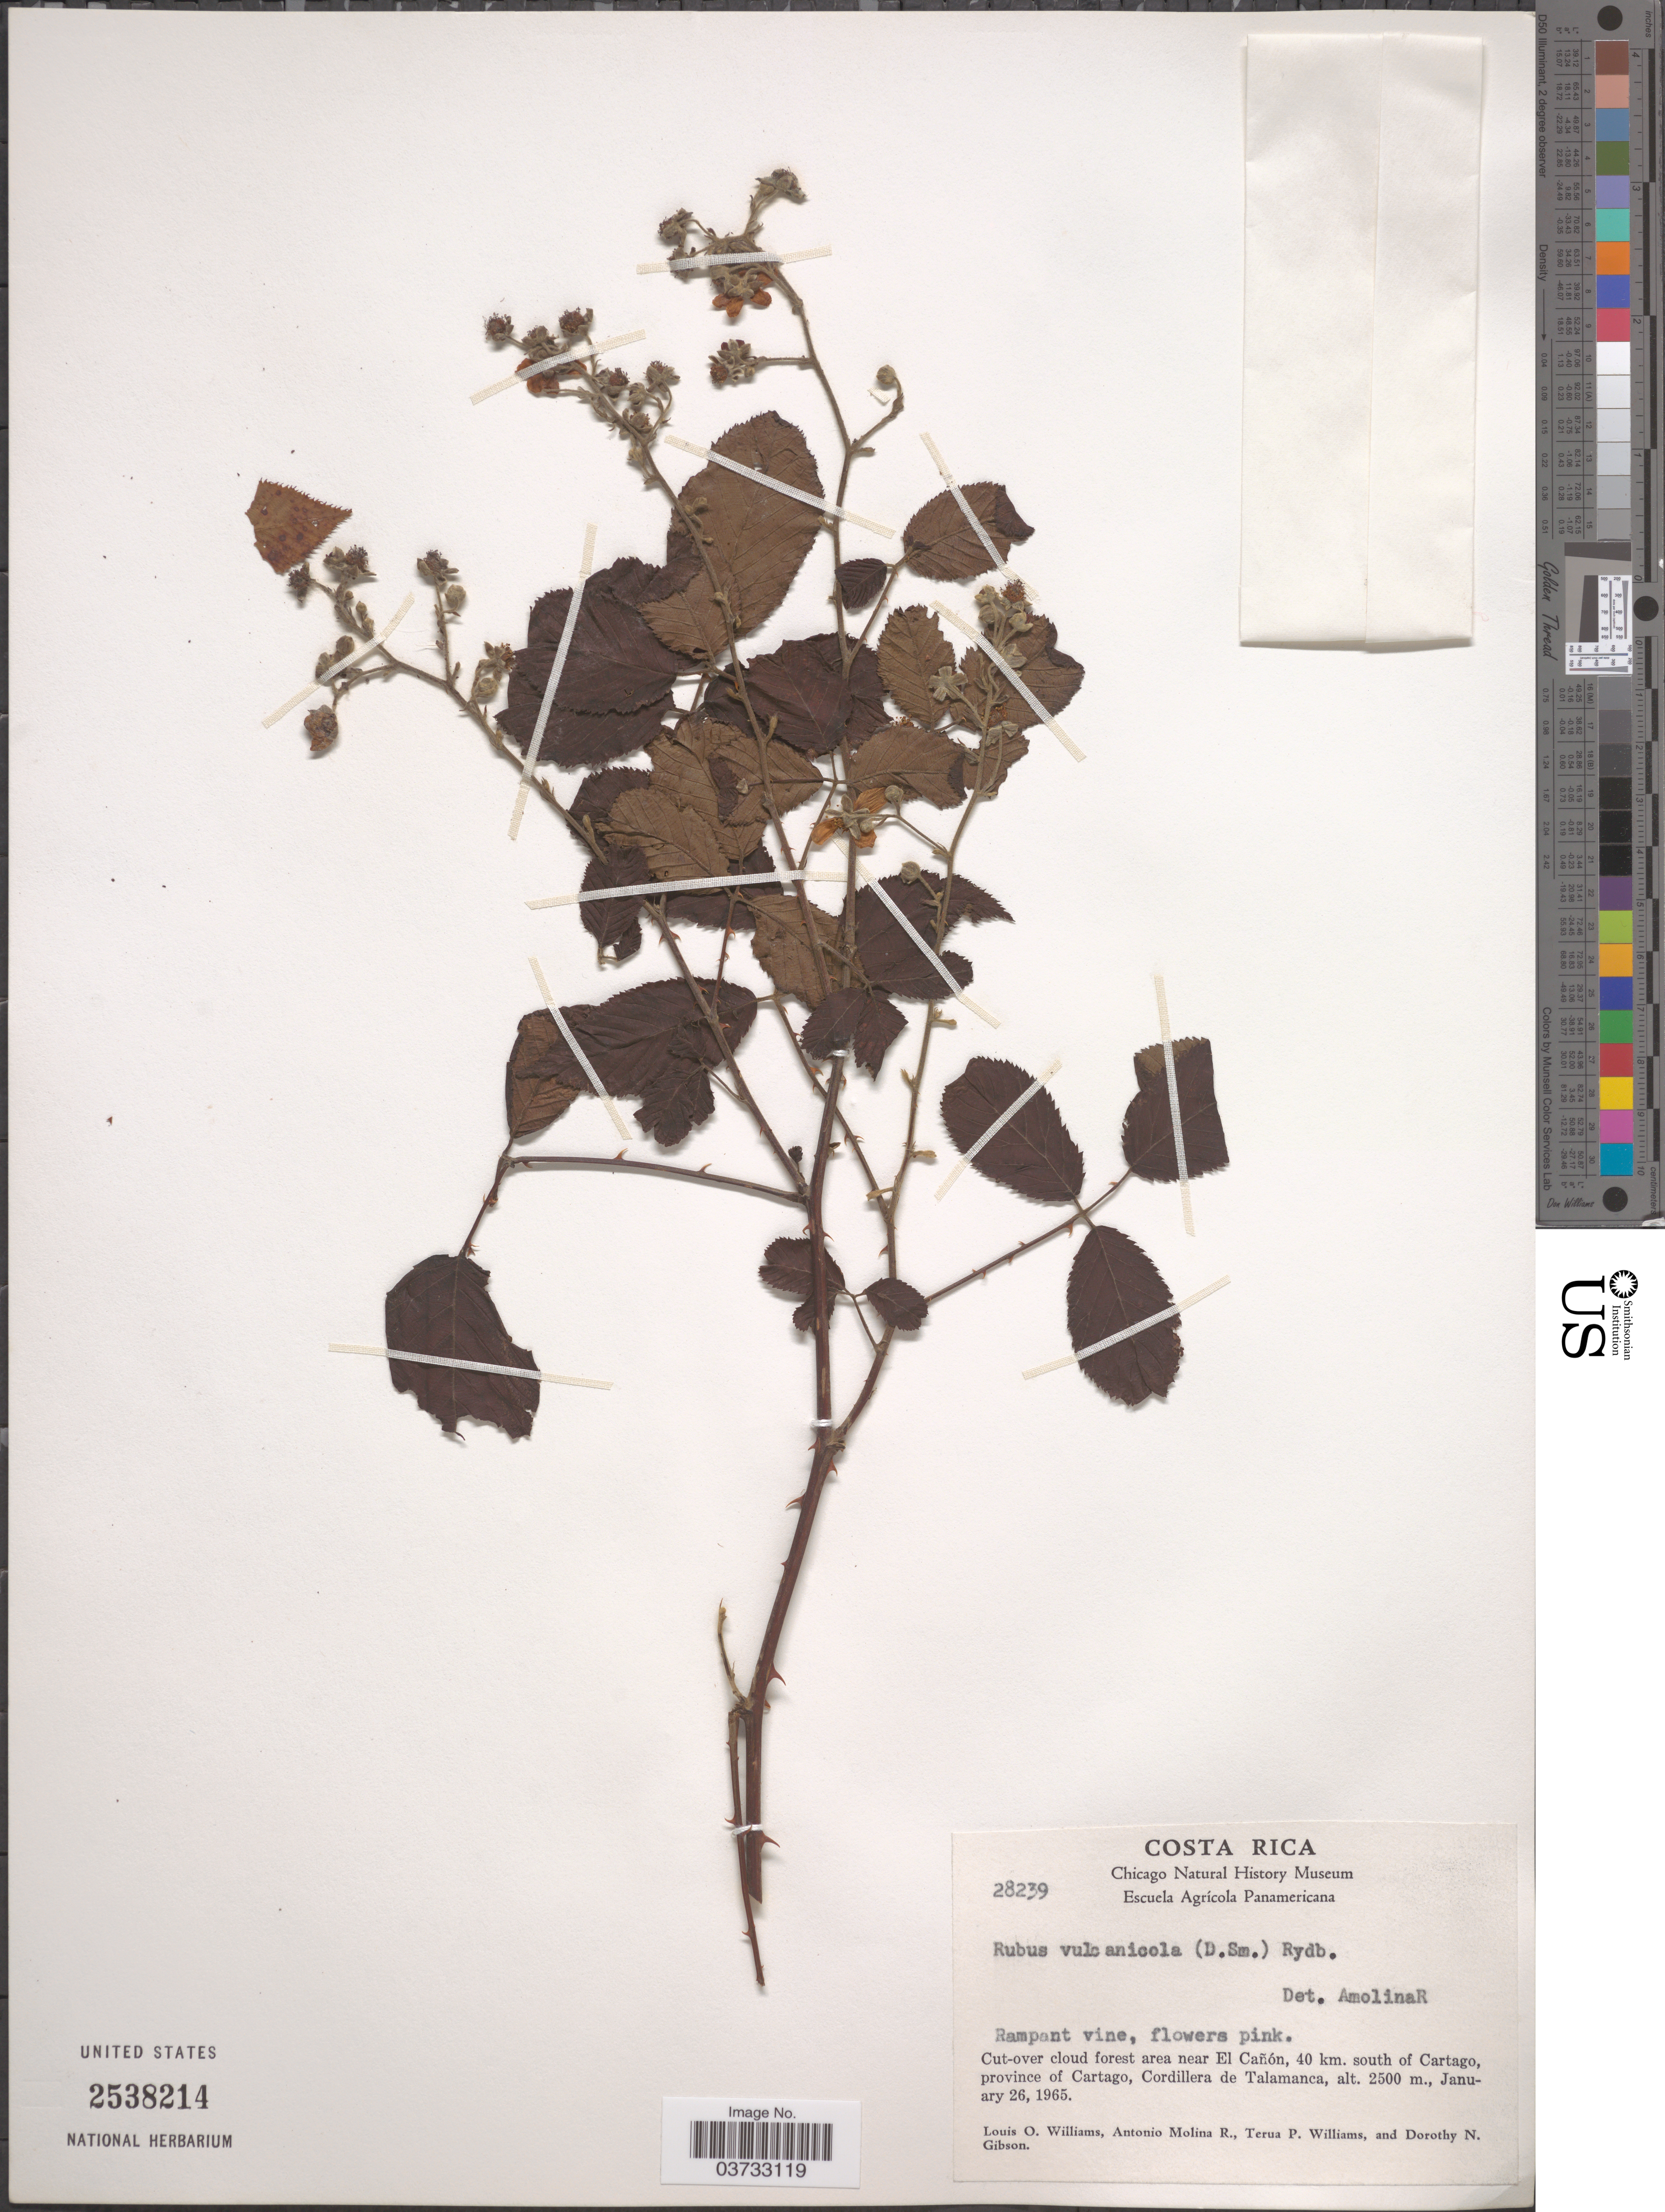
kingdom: Plantae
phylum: Tracheophyta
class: Magnoliopsida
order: Rosales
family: Rosaceae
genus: Rubus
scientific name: Rubus vulcanicola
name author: (Donn. Sm.) Rydb.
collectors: L. O. Williams, A. Molina R., T. Williams & D. N. Gibson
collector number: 28239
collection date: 1965-01-26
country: Costa Rica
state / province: Cartago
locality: Near El Cañon, 40 km. south of Cartago, Cordillera de Talamanca.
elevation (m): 2500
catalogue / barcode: US 2538214